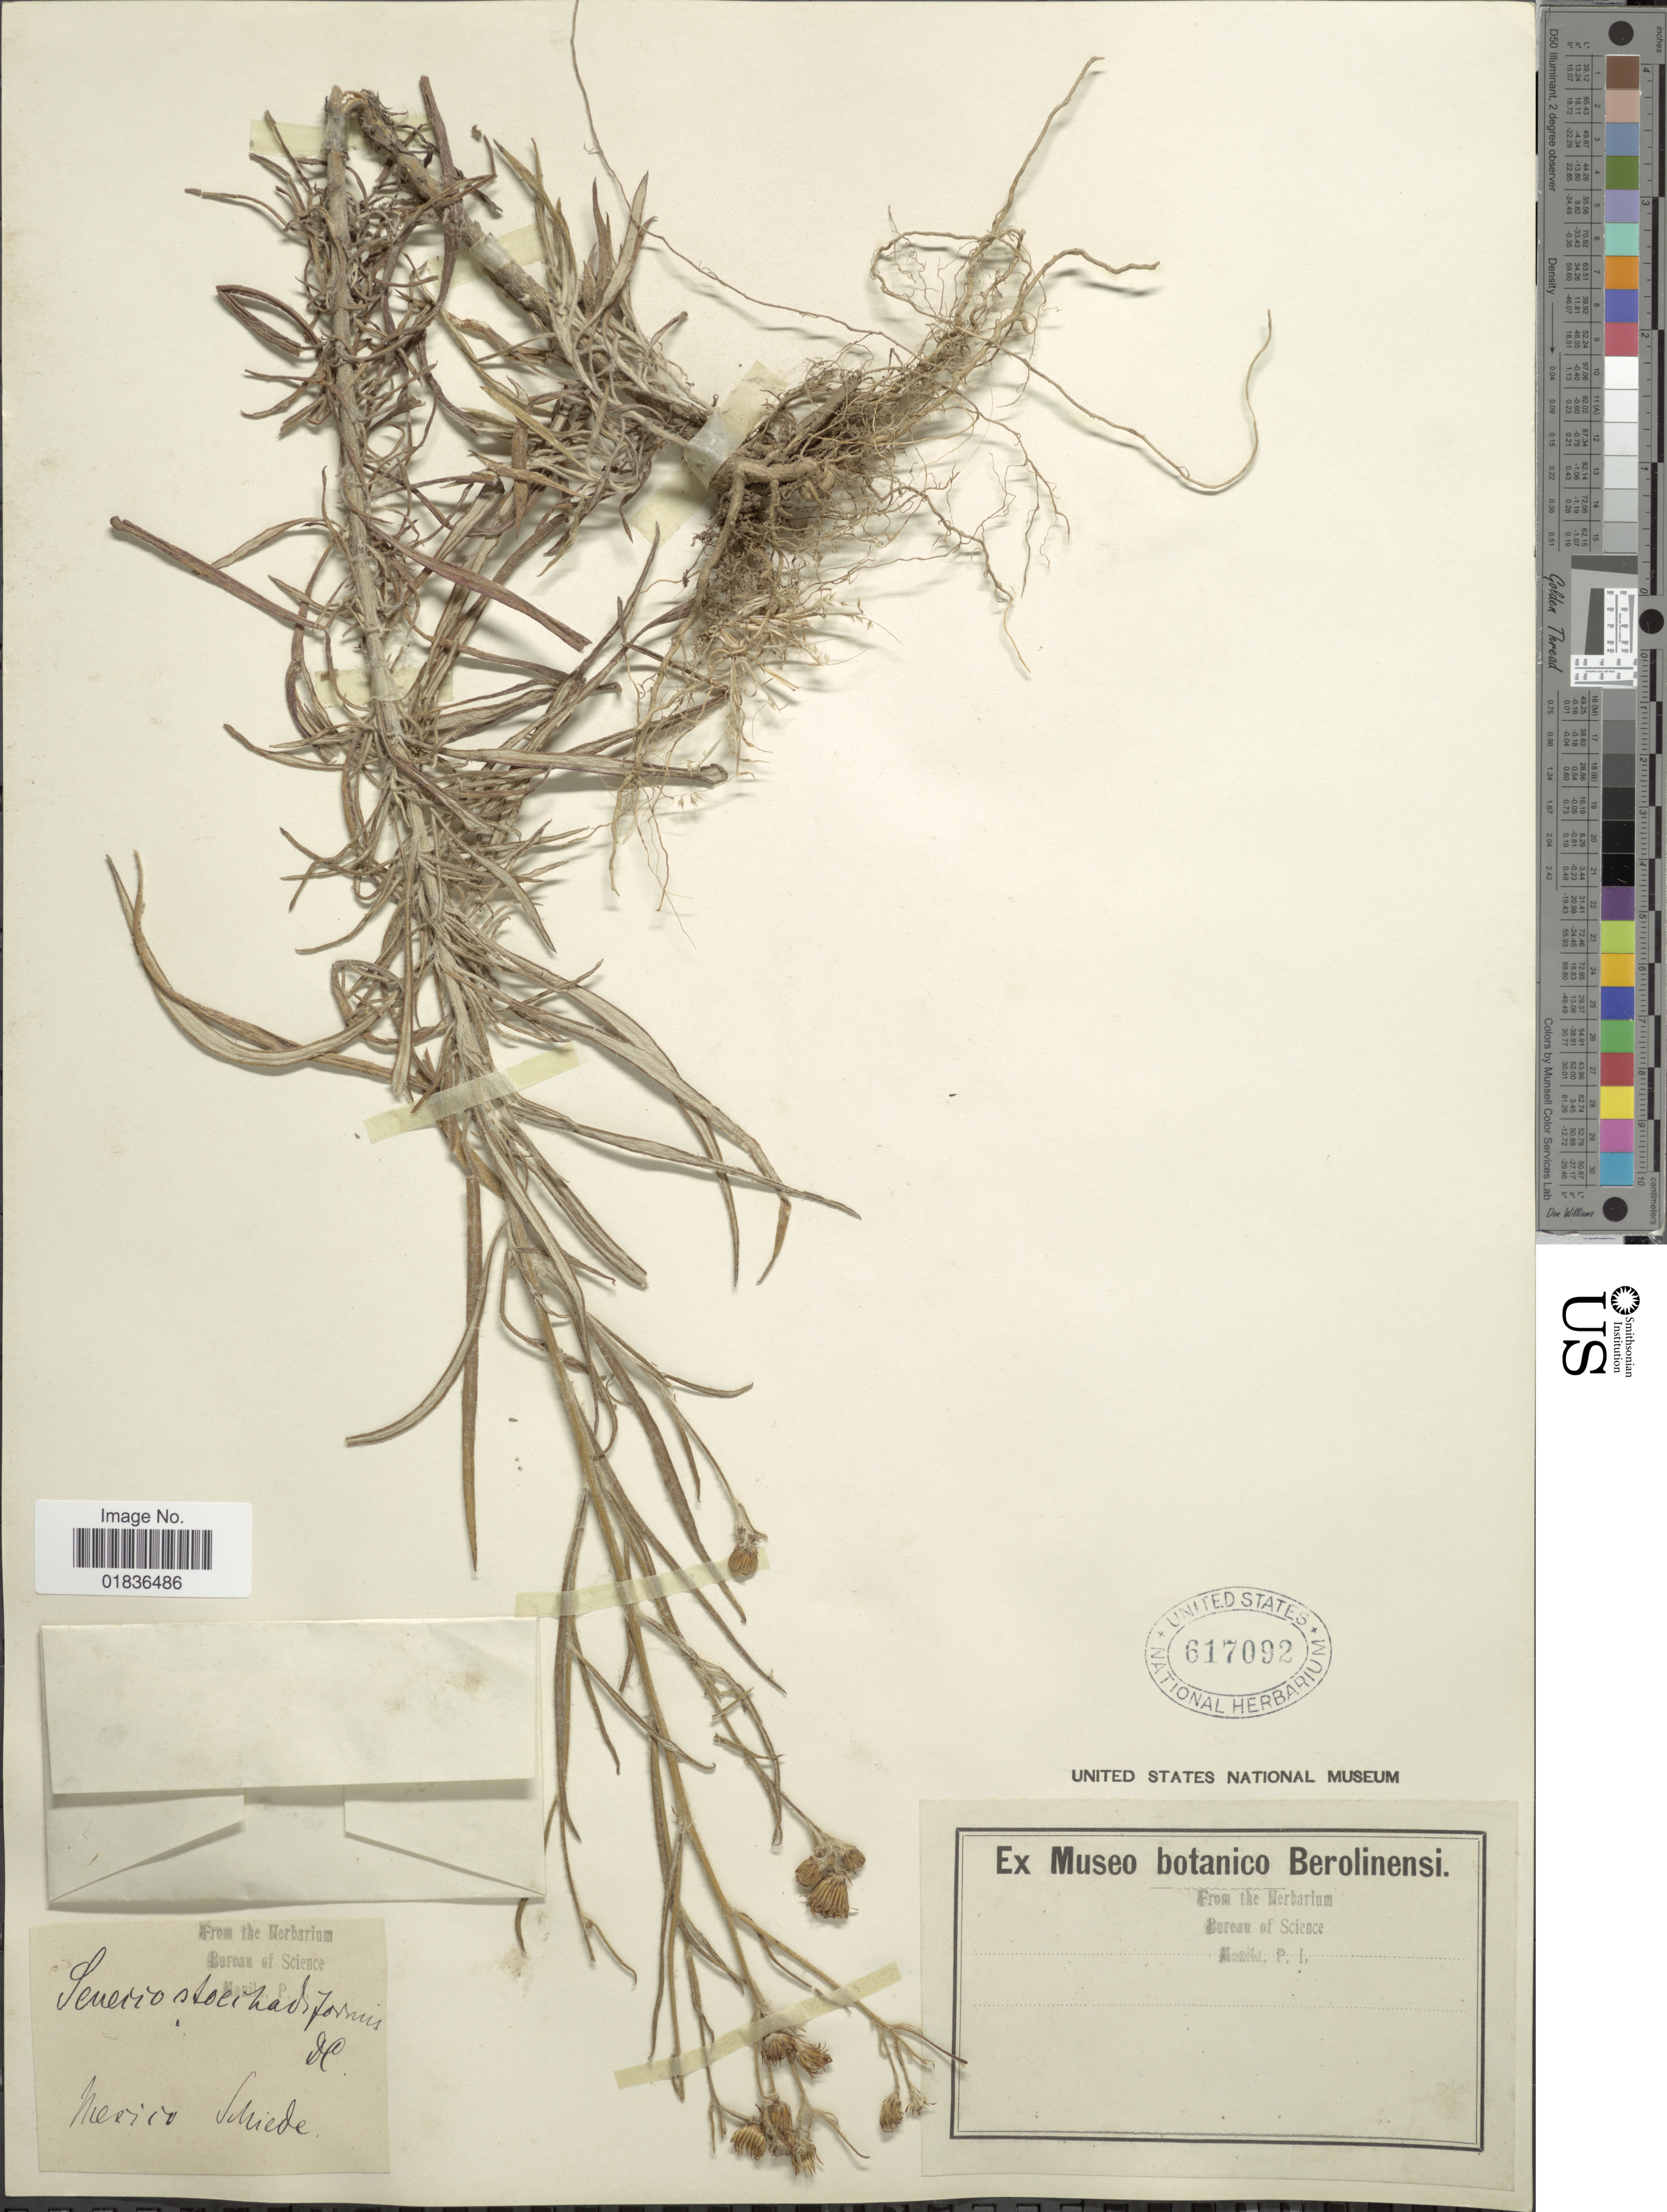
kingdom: Plantae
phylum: Tracheophyta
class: Magnoliopsida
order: Asterales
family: Asteraceae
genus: Senecio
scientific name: Senecio stoechadiformis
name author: DC.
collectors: Schiede, --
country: Mexico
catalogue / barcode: US 617092